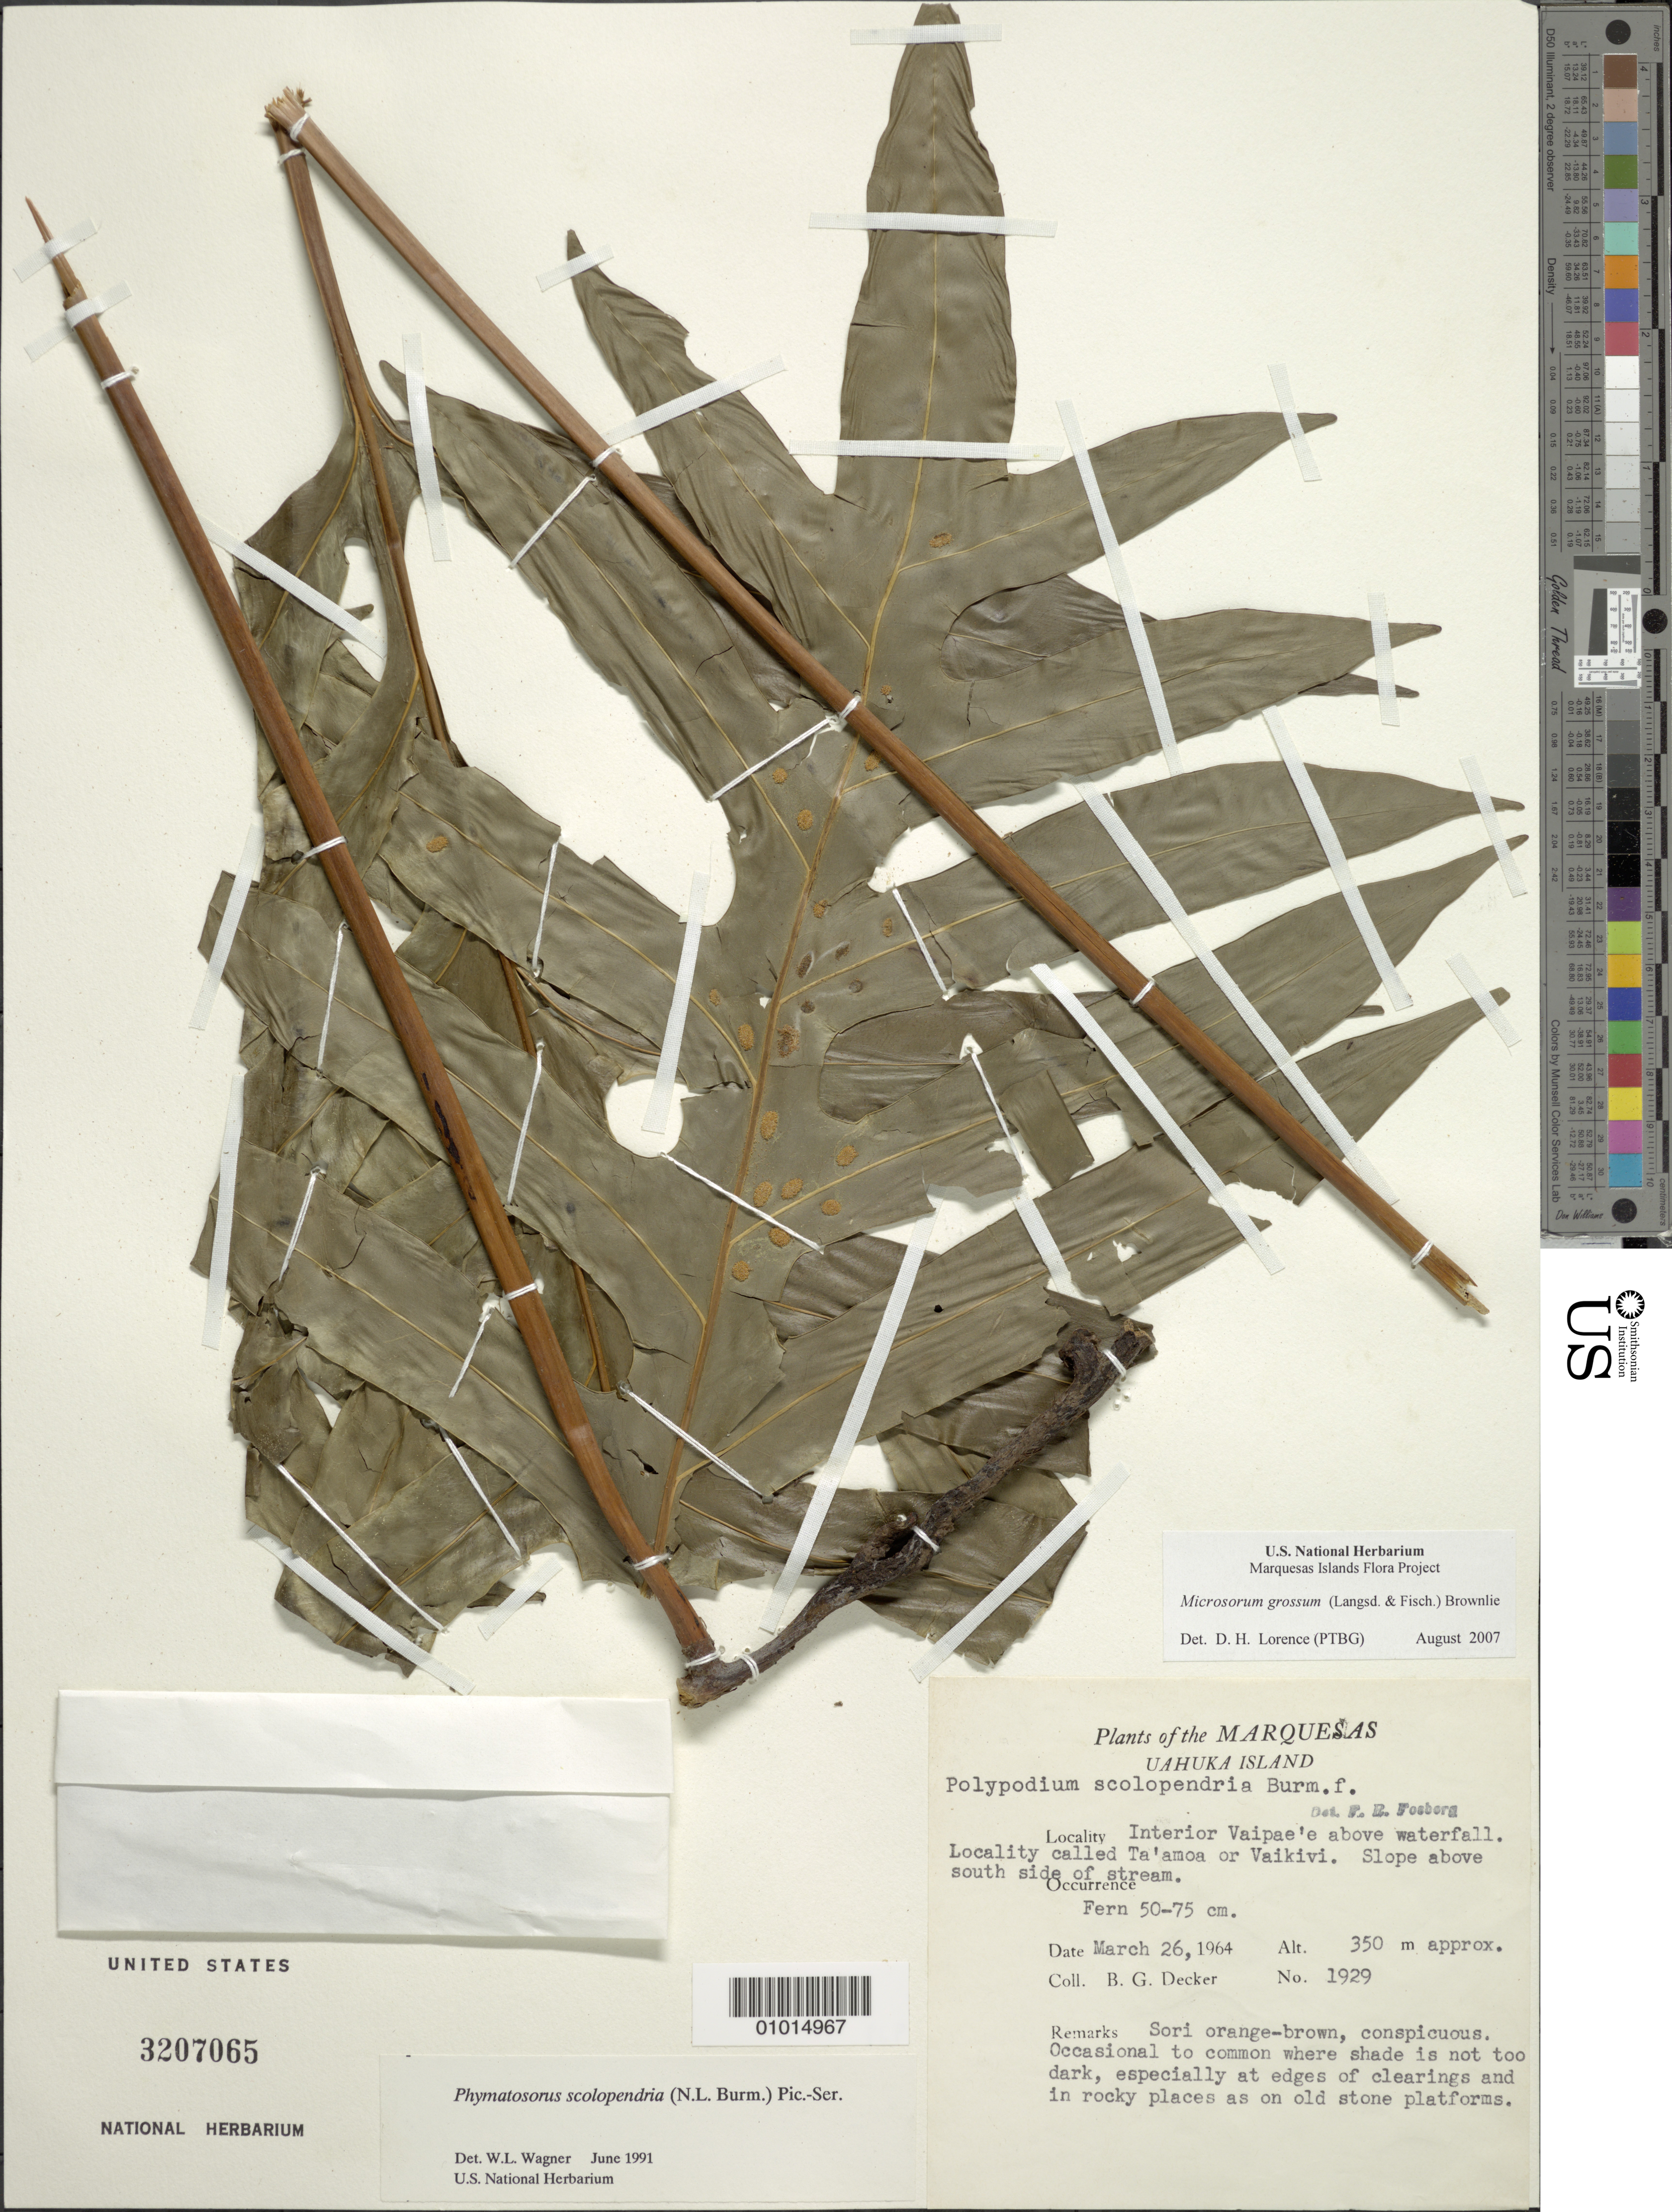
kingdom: Plantae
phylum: Tracheophyta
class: Polypodiopsida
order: Polypodiales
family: Polypodiaceae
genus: Microsorum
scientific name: Microsorum grossum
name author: (Langsd. & Fisch.) S.B. Andrews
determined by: Lorence, David H., (PTBG), National Tropical Botanical Garden (UNITED STATES)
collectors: B. G. Decker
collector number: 1929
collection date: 1964-03-26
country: French Polynesia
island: Ua Huka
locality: interior Vaipae'e above waterfall, locality called Ta'amoa or Vaikivi, slope above S side of stream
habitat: Edges of clearings and in rocky places as on old stone platforms; occasional to common where shade is not too deep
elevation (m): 350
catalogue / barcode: US 3207065